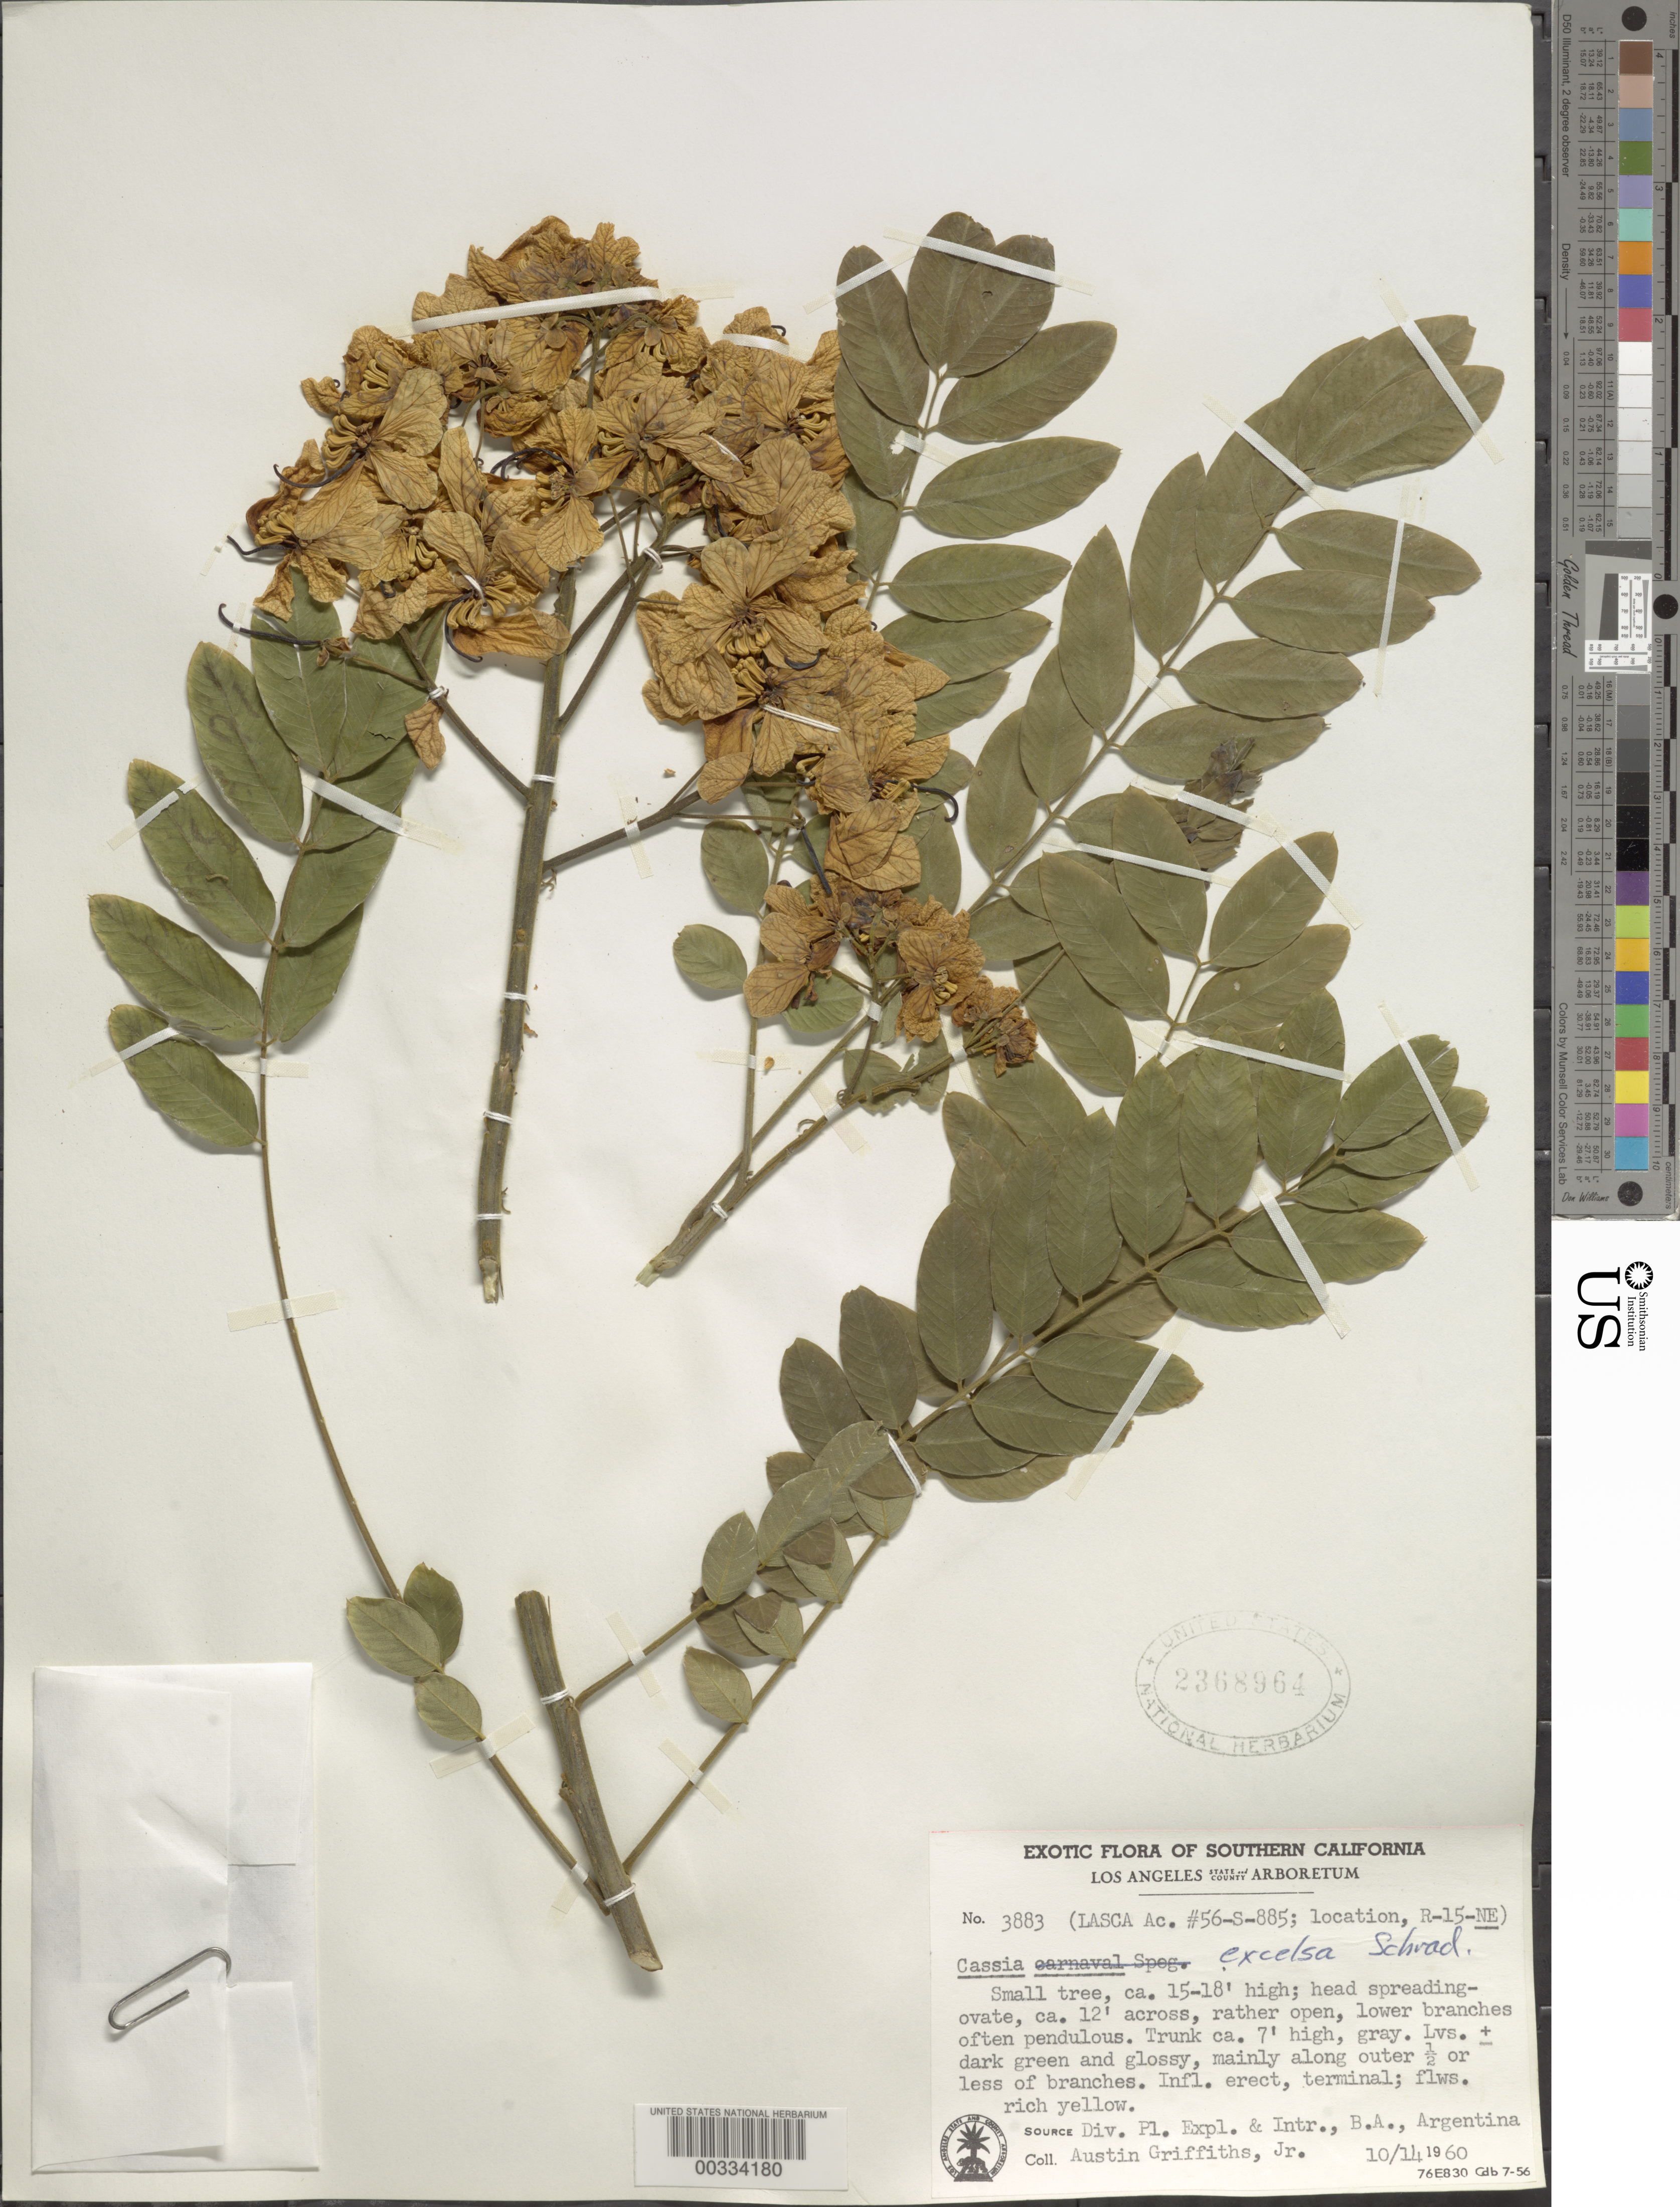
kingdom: Plantae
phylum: Tracheophyta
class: Magnoliopsida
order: Fabales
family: Fabaceae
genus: Senna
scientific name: Senna spectabilis var. excelsa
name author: (Schrad.) H.S. Irwin & Barneby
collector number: A. Griffiths Jr. 3883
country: Argentina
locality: Div. fl. expl. and intr., b.a.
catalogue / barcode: US 2368964